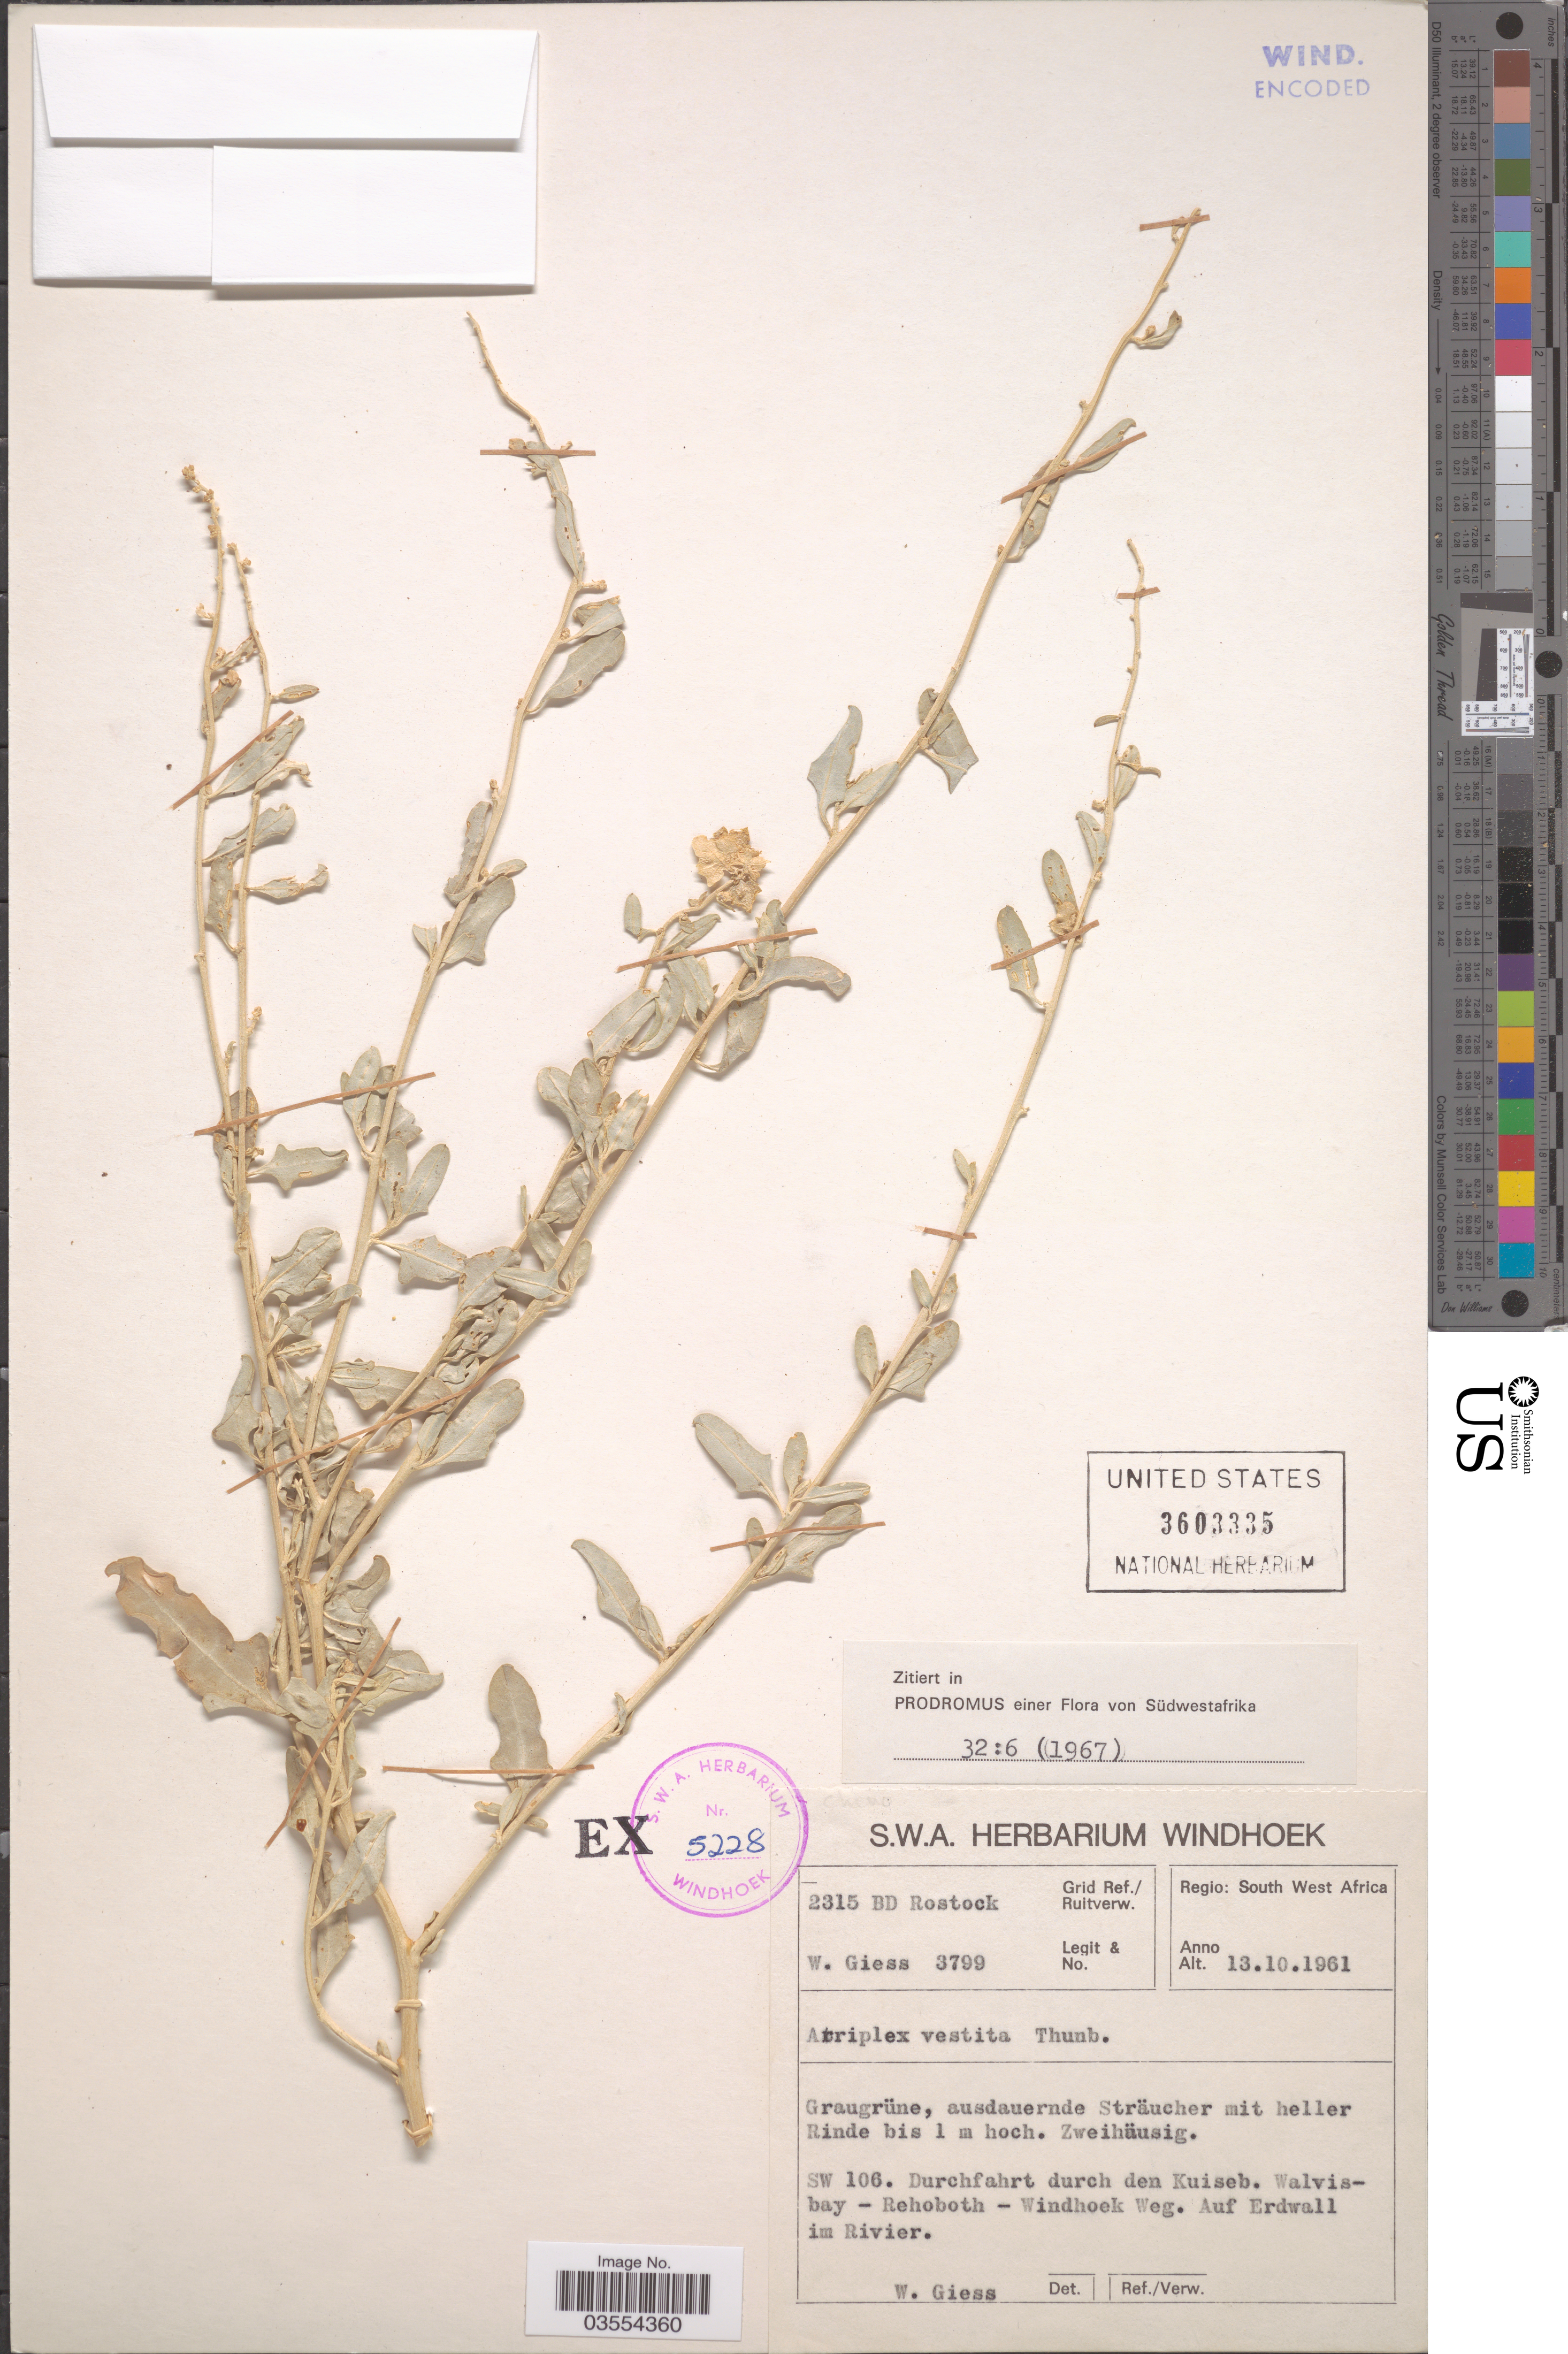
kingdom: Plantae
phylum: Tracheophyta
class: Magnoliopsida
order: Caryophyllales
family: Amaranthaceae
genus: Atriplex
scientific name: Atriplex vestita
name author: (Thunb.) Aellen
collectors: W. Giess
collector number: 3799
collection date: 1961-10-13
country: Namibia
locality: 2315 BD Rostock Grid Ref./ Ruitverw., Regio: South West Africa. SW 106. Durchfahrt durch den Kuiseb. Walvisbay - Rehoboth - Windhoek Weg. Auf Erdwall im Rivier.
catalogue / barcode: US 3603335